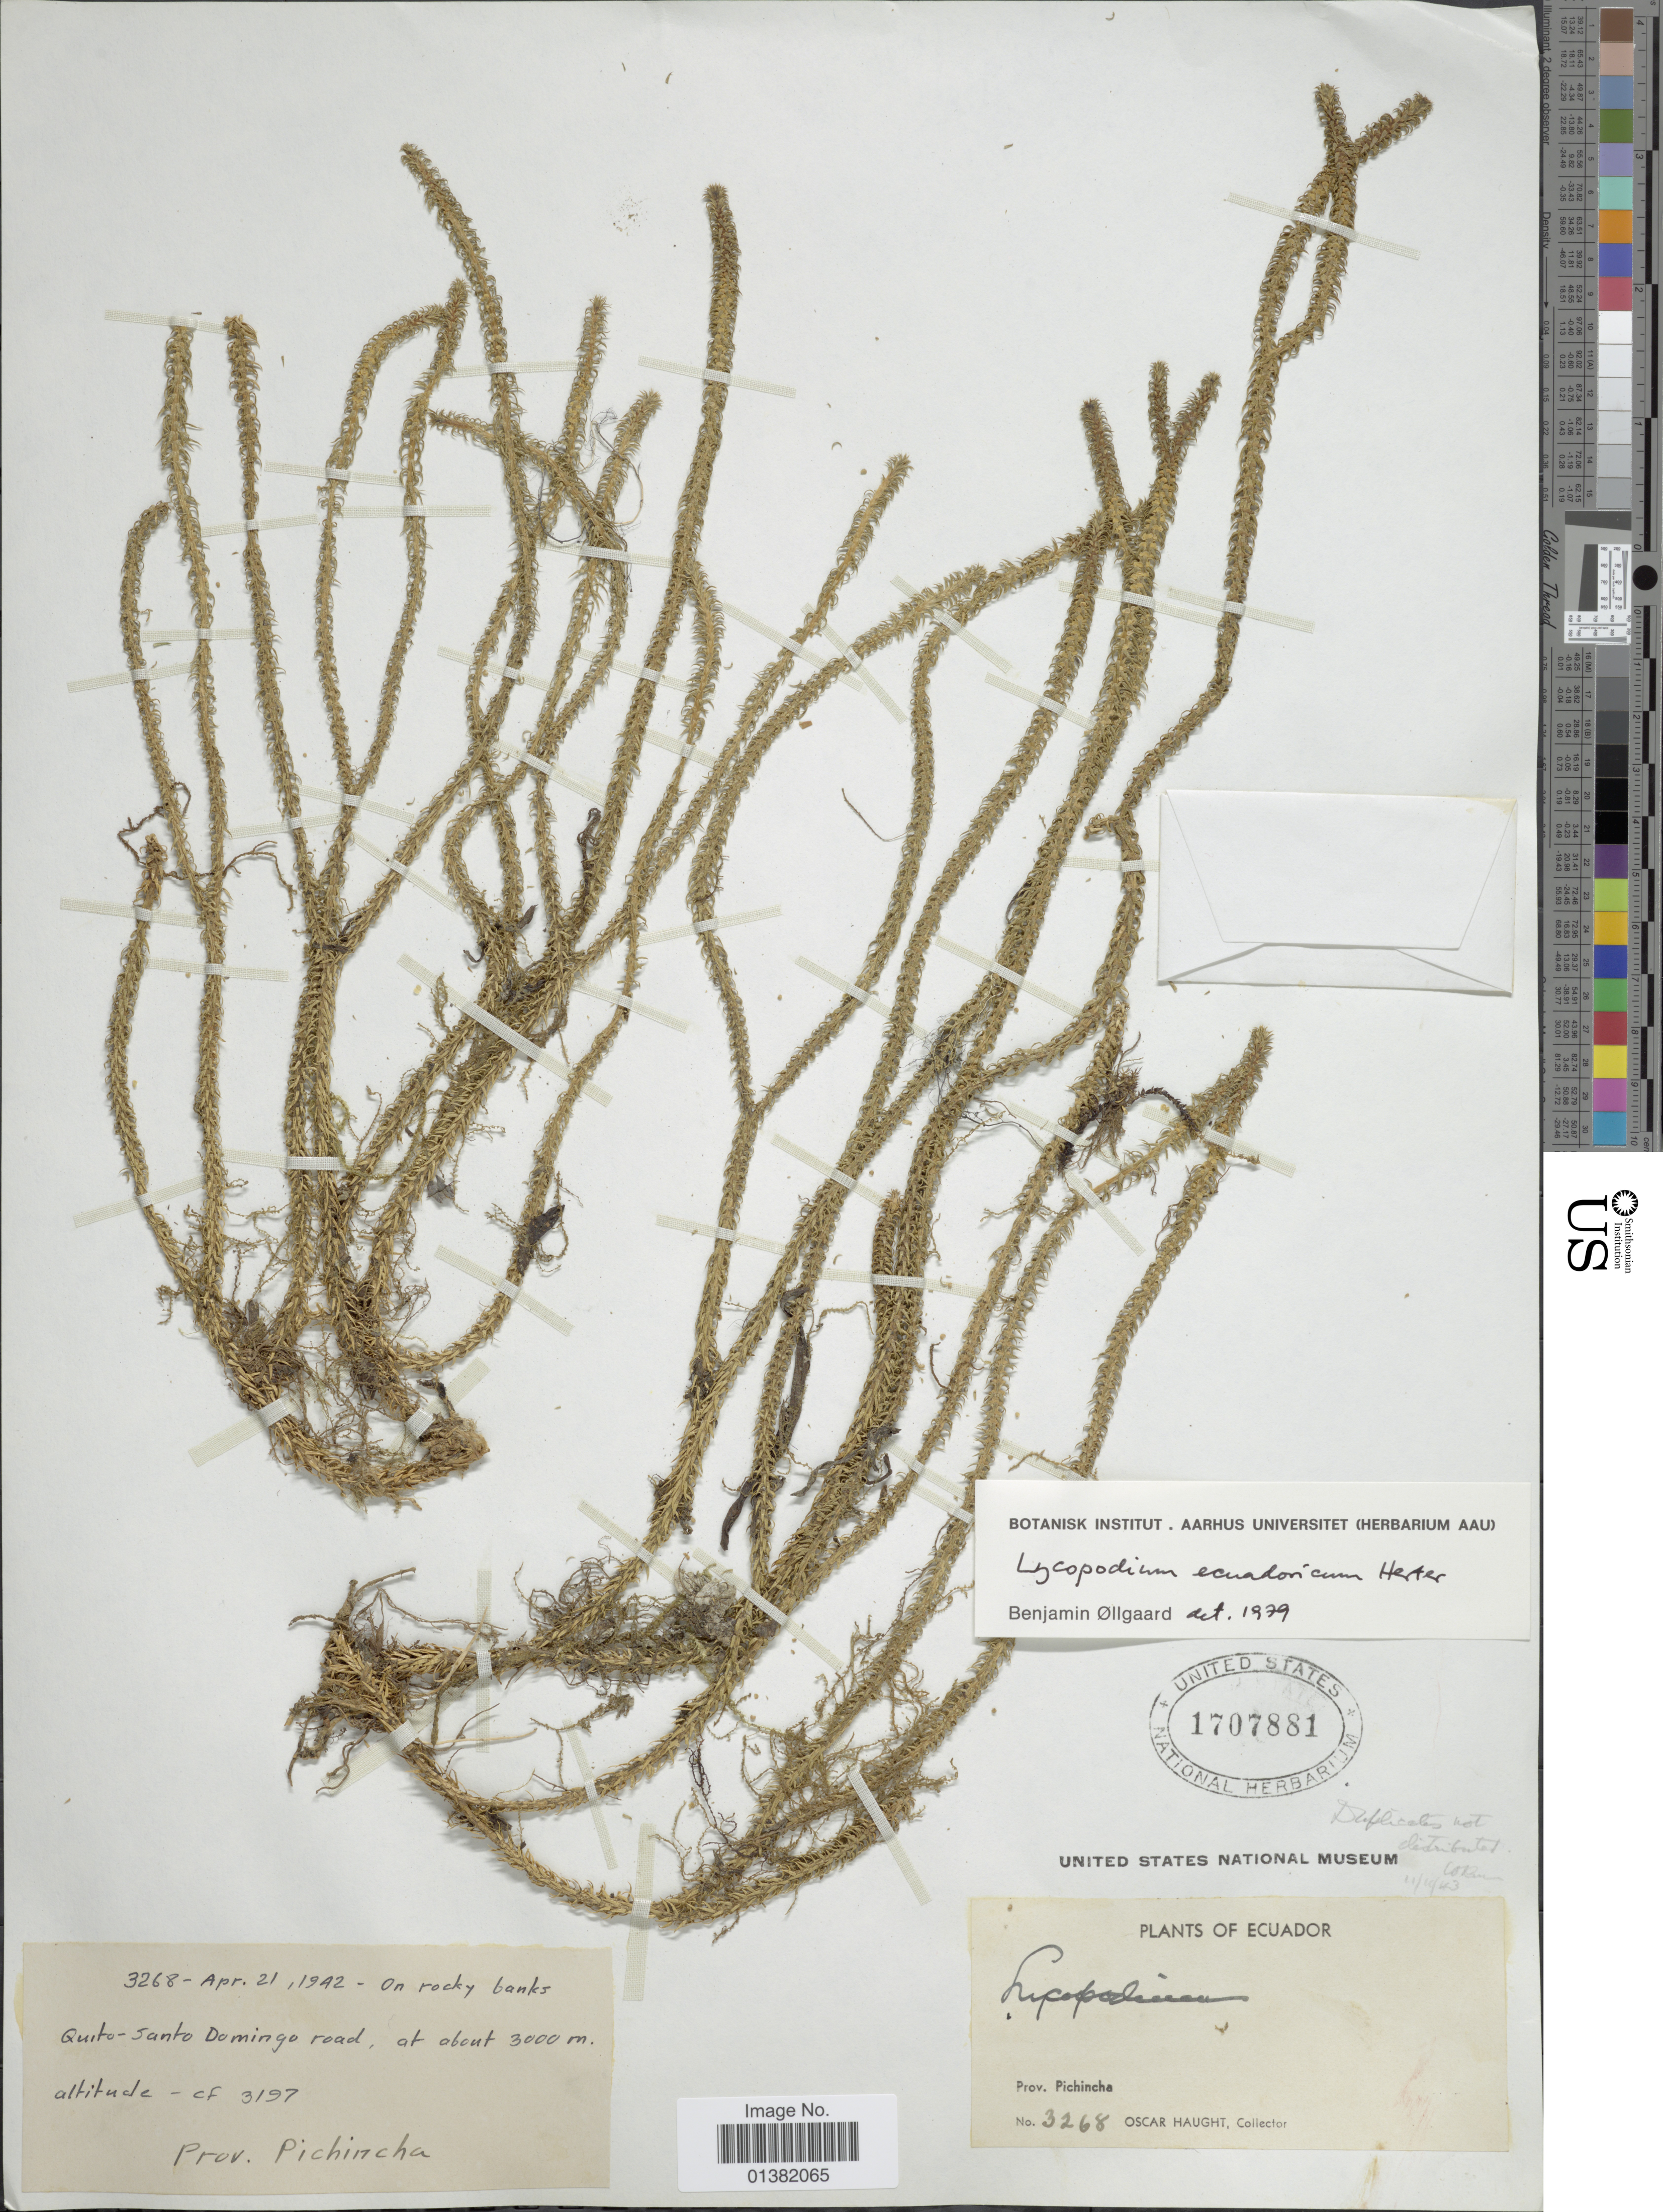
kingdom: Plantae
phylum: Tracheophyta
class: Lycopodiopsida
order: Lycopodiales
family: Lycopodiaceae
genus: Phlegmariurus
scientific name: Phlegmariurus eversus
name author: (Poir.) B. Øllg.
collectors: O. L. Haught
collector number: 3268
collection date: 1942-04-21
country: Ecuador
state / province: Pichincha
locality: On rocky banks Quit-Santo Domingo road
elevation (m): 3000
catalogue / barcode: US 1707881